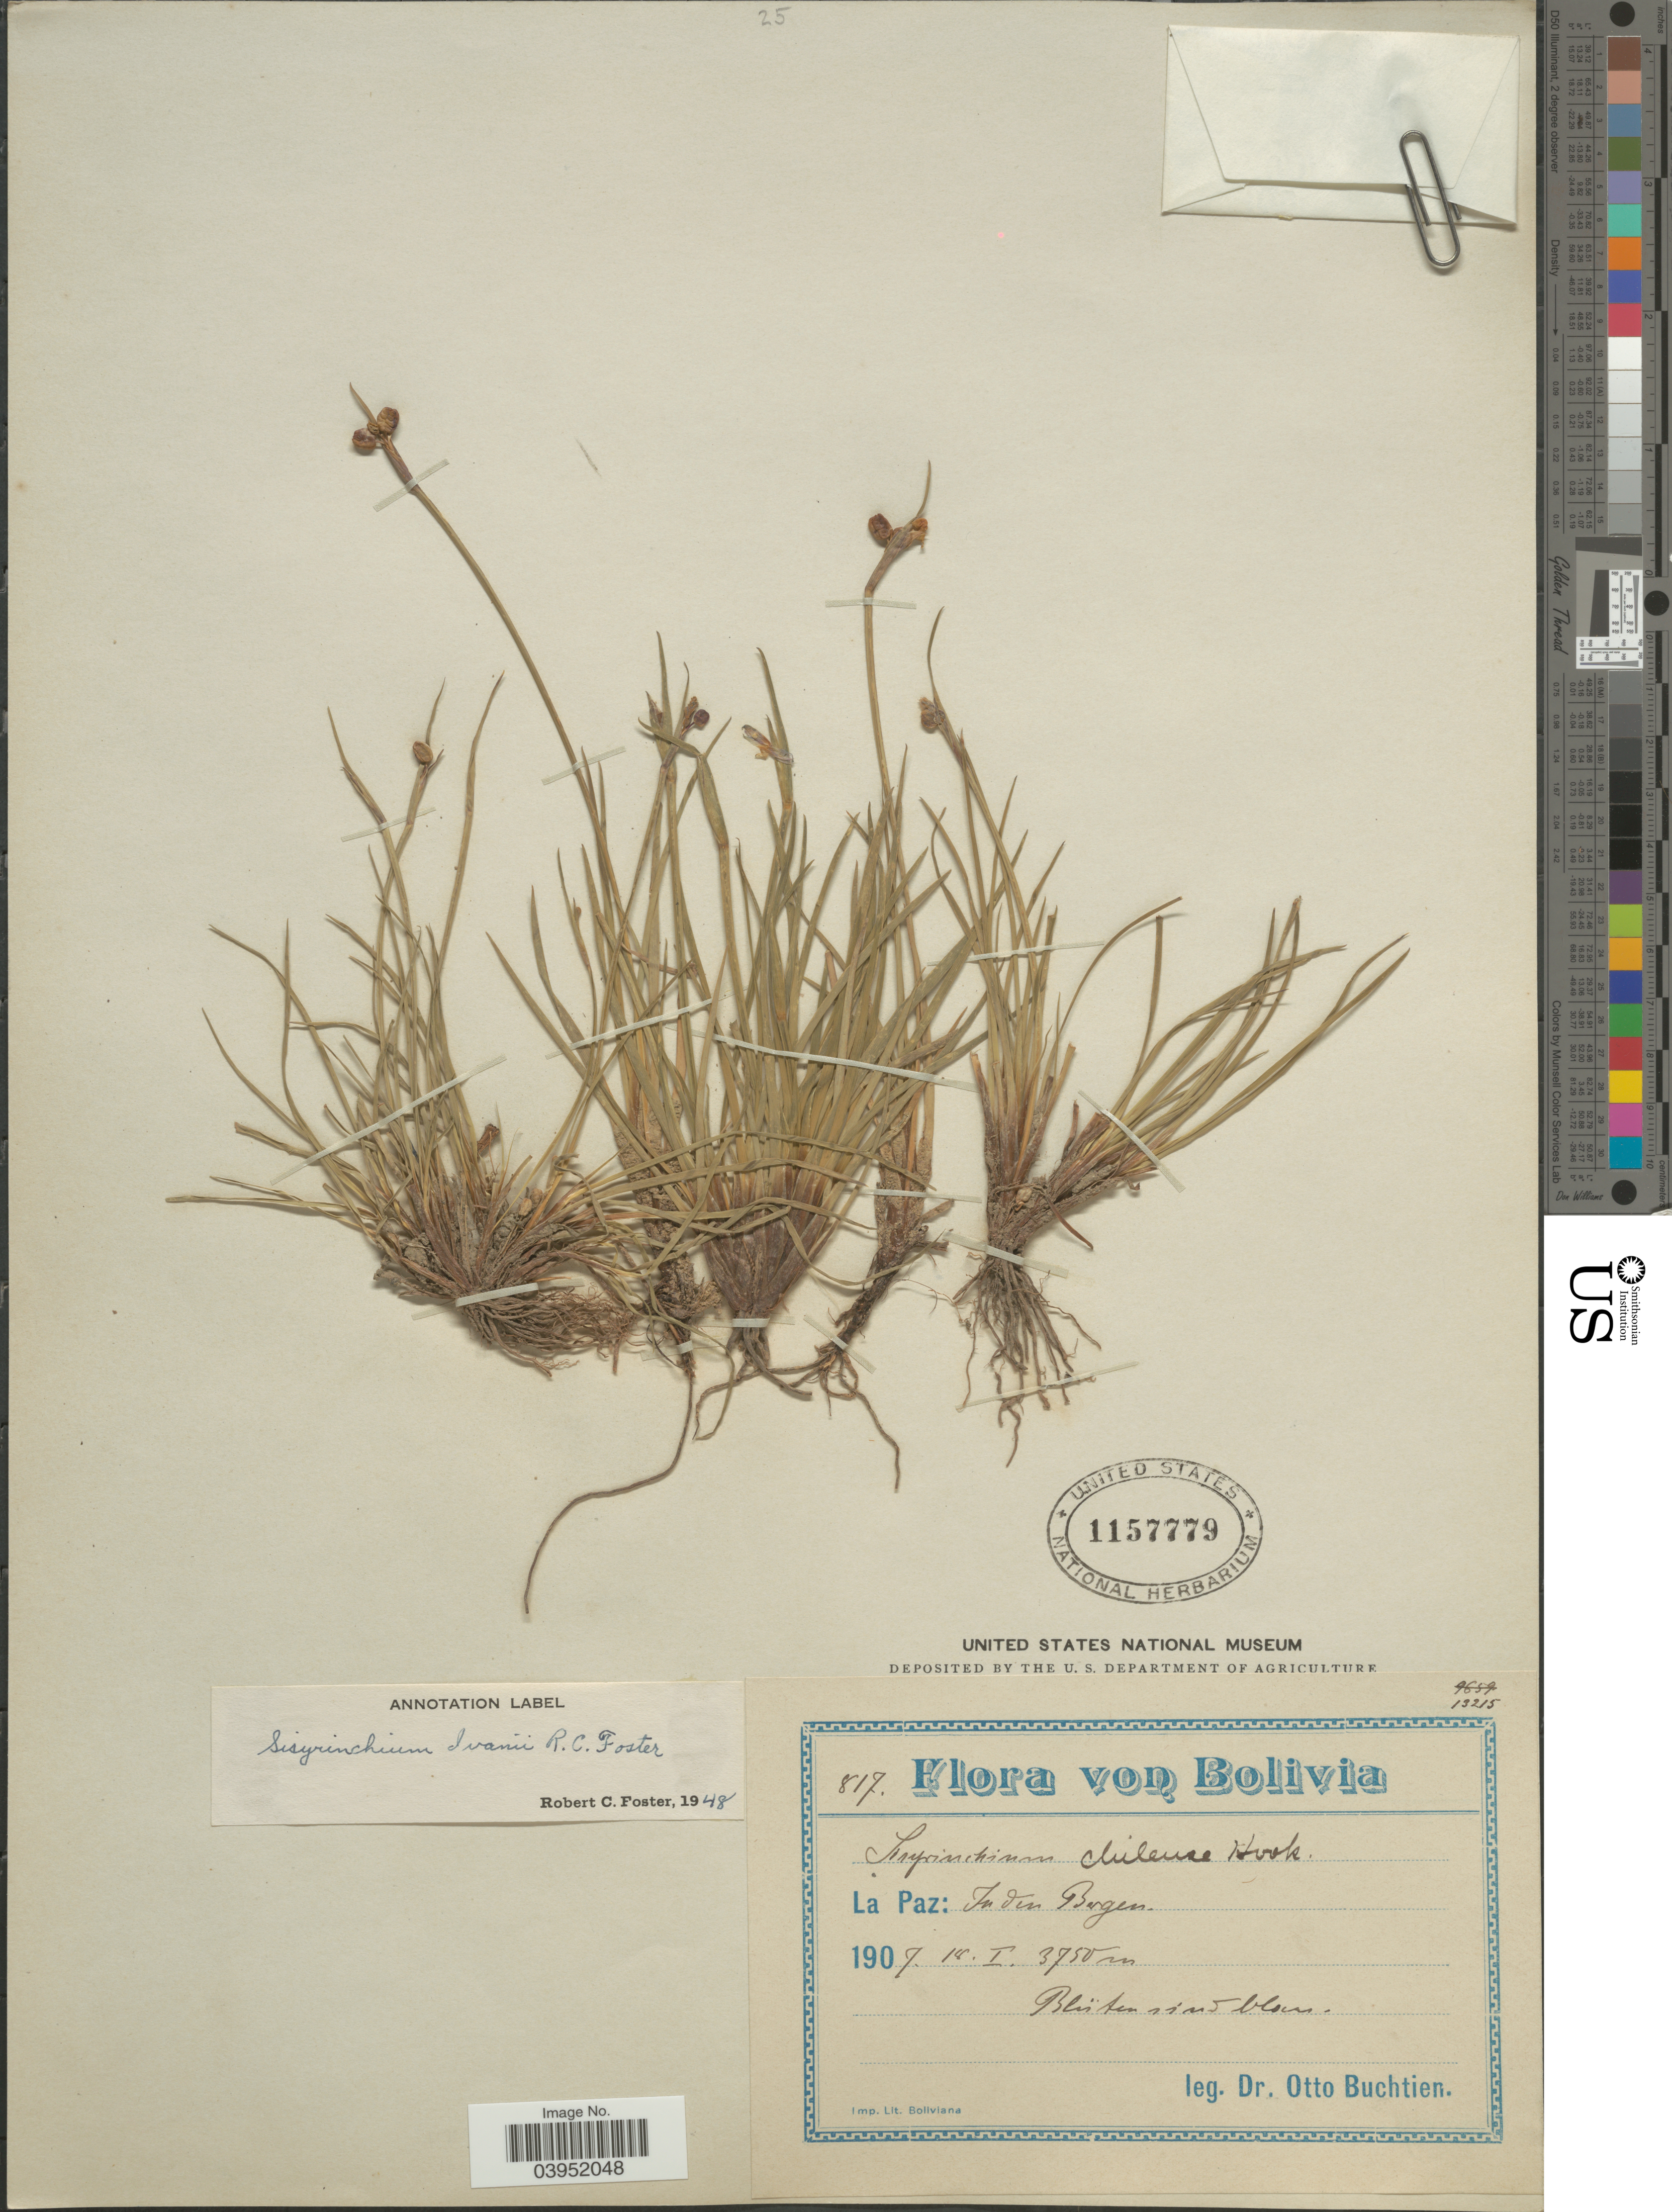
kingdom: Plantae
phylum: Tracheophyta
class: Liliopsida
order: Asparagales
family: Iridaceae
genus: Sisyrinchium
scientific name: Sisyrinchium ivanii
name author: R.C. Foster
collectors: O. Buchtien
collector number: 817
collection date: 1907-01-18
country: Bolivia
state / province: La Paz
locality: In den Bergen.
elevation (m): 3750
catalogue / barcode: US 1157779